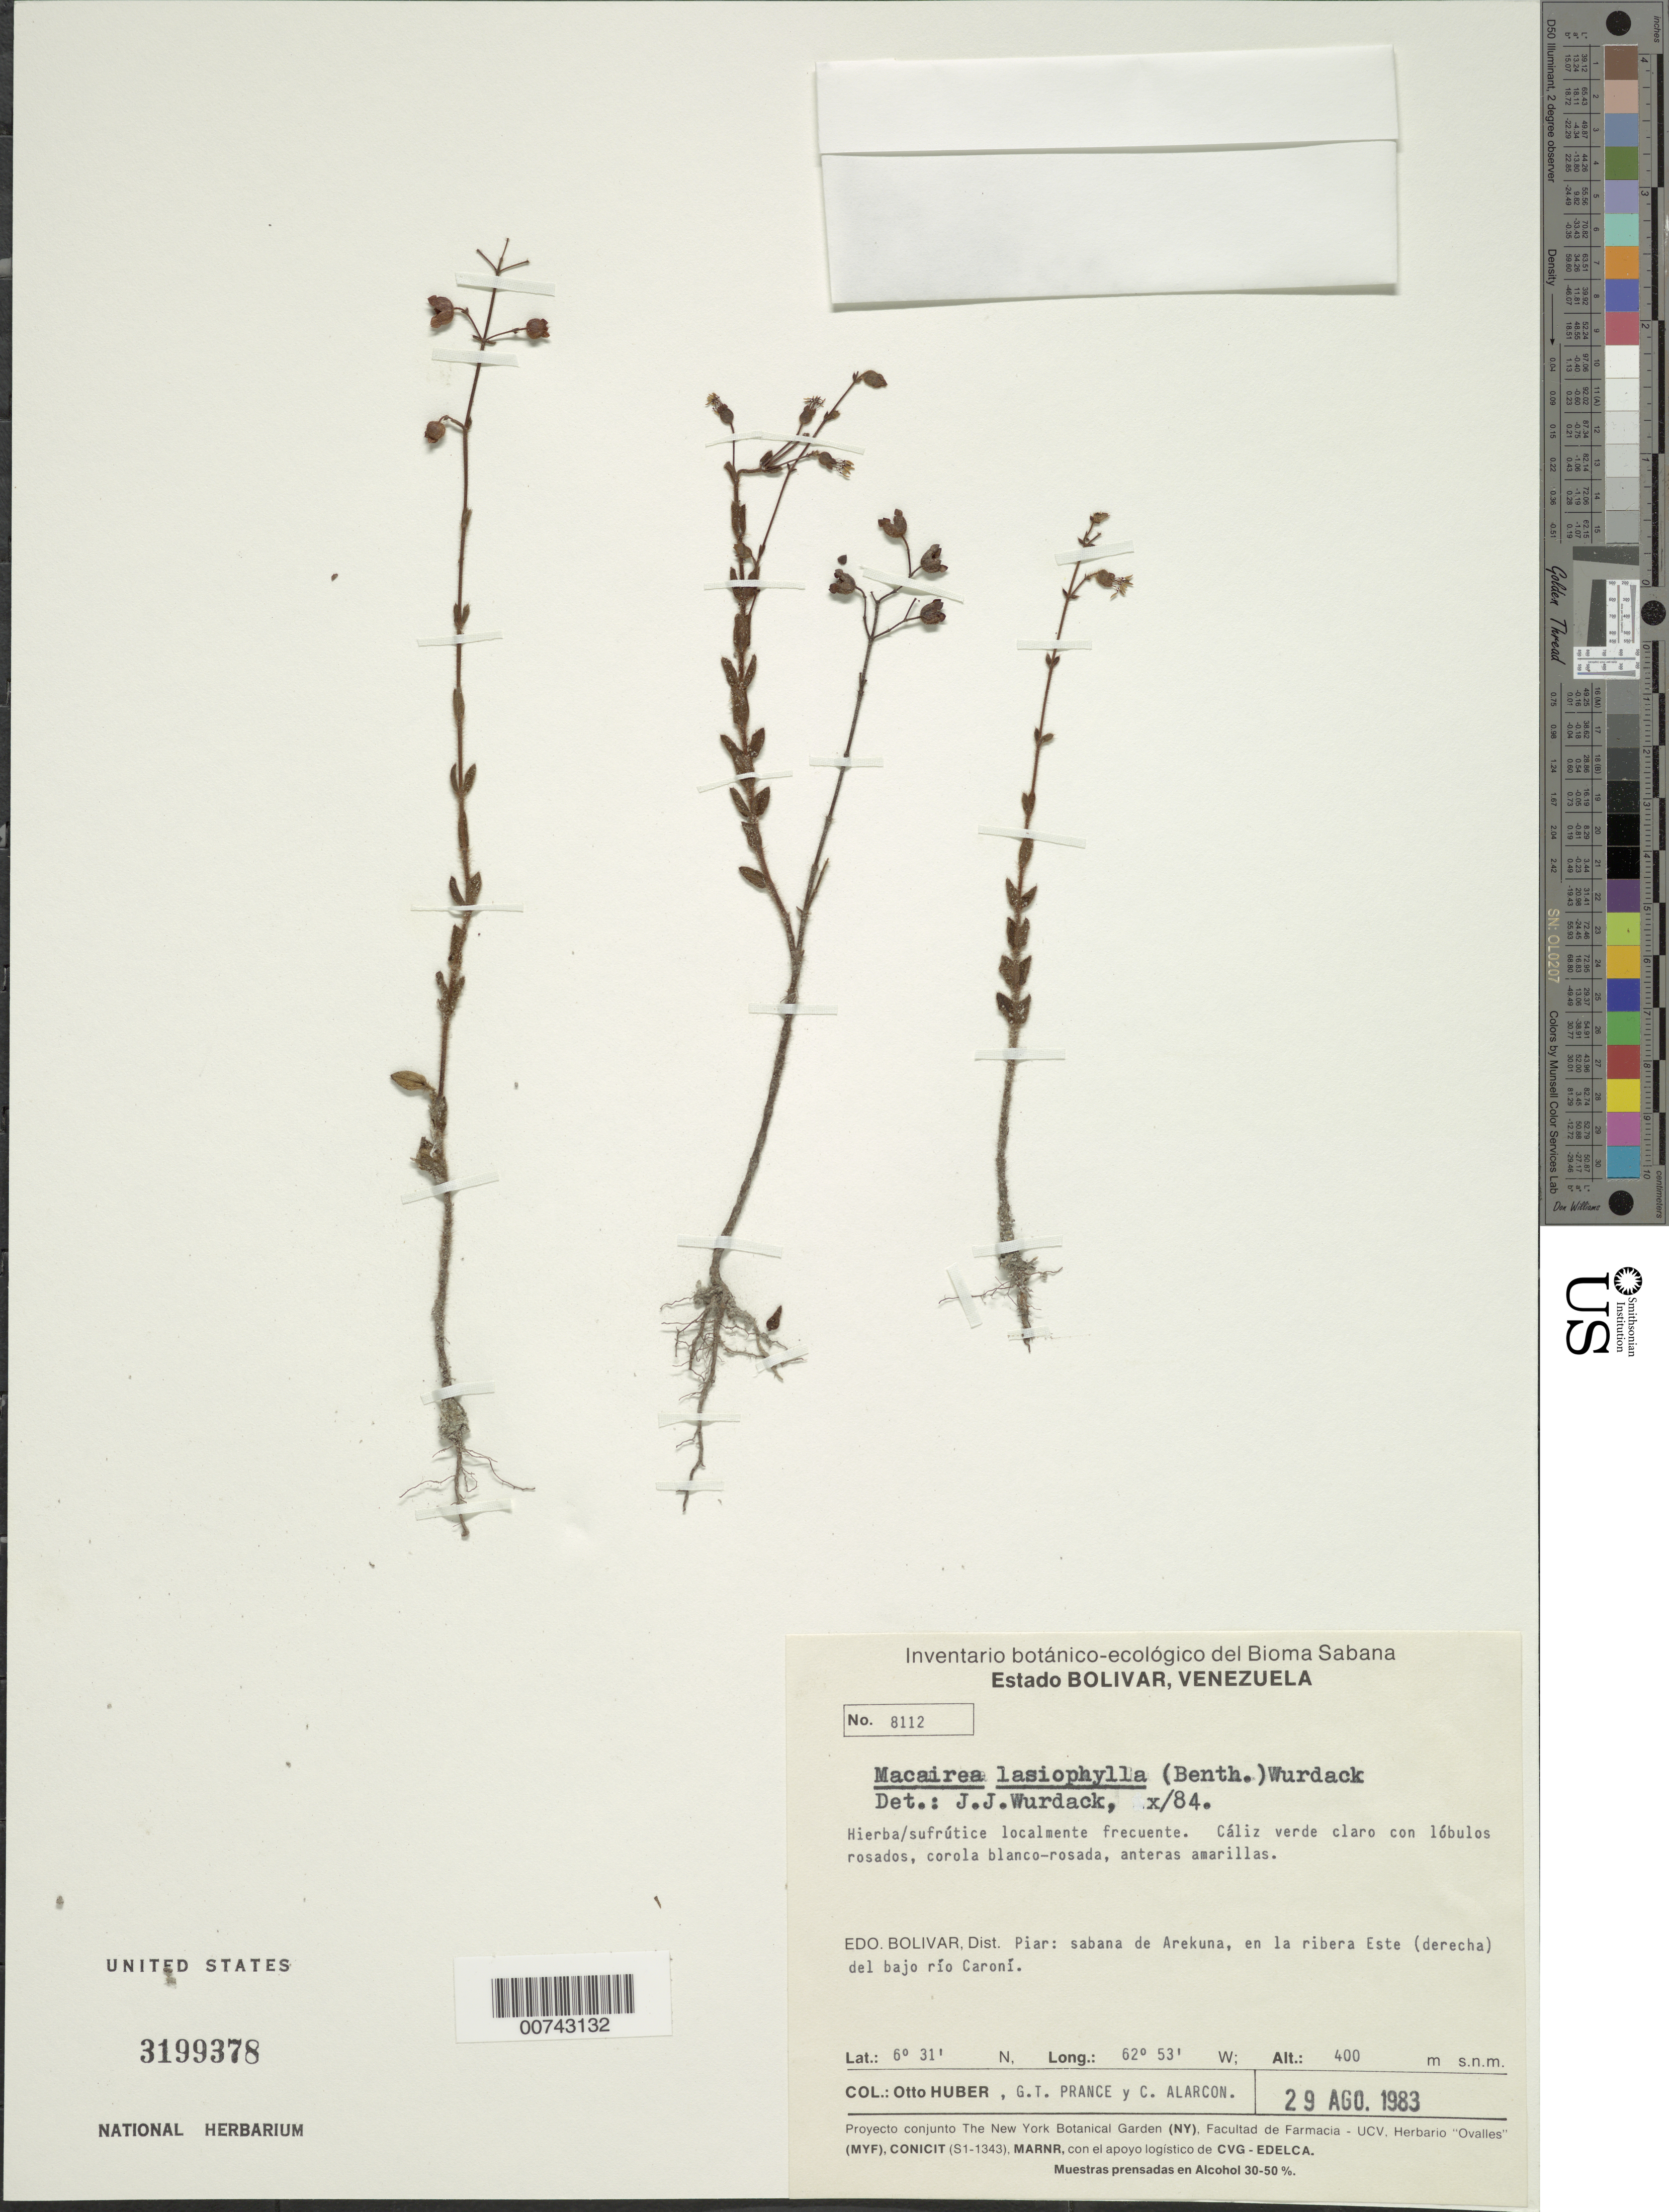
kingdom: Plantae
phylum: Tracheophyta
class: Magnoliopsida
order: Myrtales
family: Melastomataceae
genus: Macairea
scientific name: Macairea lasiophylla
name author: (Benth.) Wurdack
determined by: Wurdack, John J., (US), US (UNITED STATES)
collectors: O. Huber, G. T. Prance & C. Alarcon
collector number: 8112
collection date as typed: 29-Aug-83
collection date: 1983-08-29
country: Venezuela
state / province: Bolívar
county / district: Piar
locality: Bajo río Caroní, este (derecha) del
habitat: Sabana de Arekuna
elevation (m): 400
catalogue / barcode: US 3199378